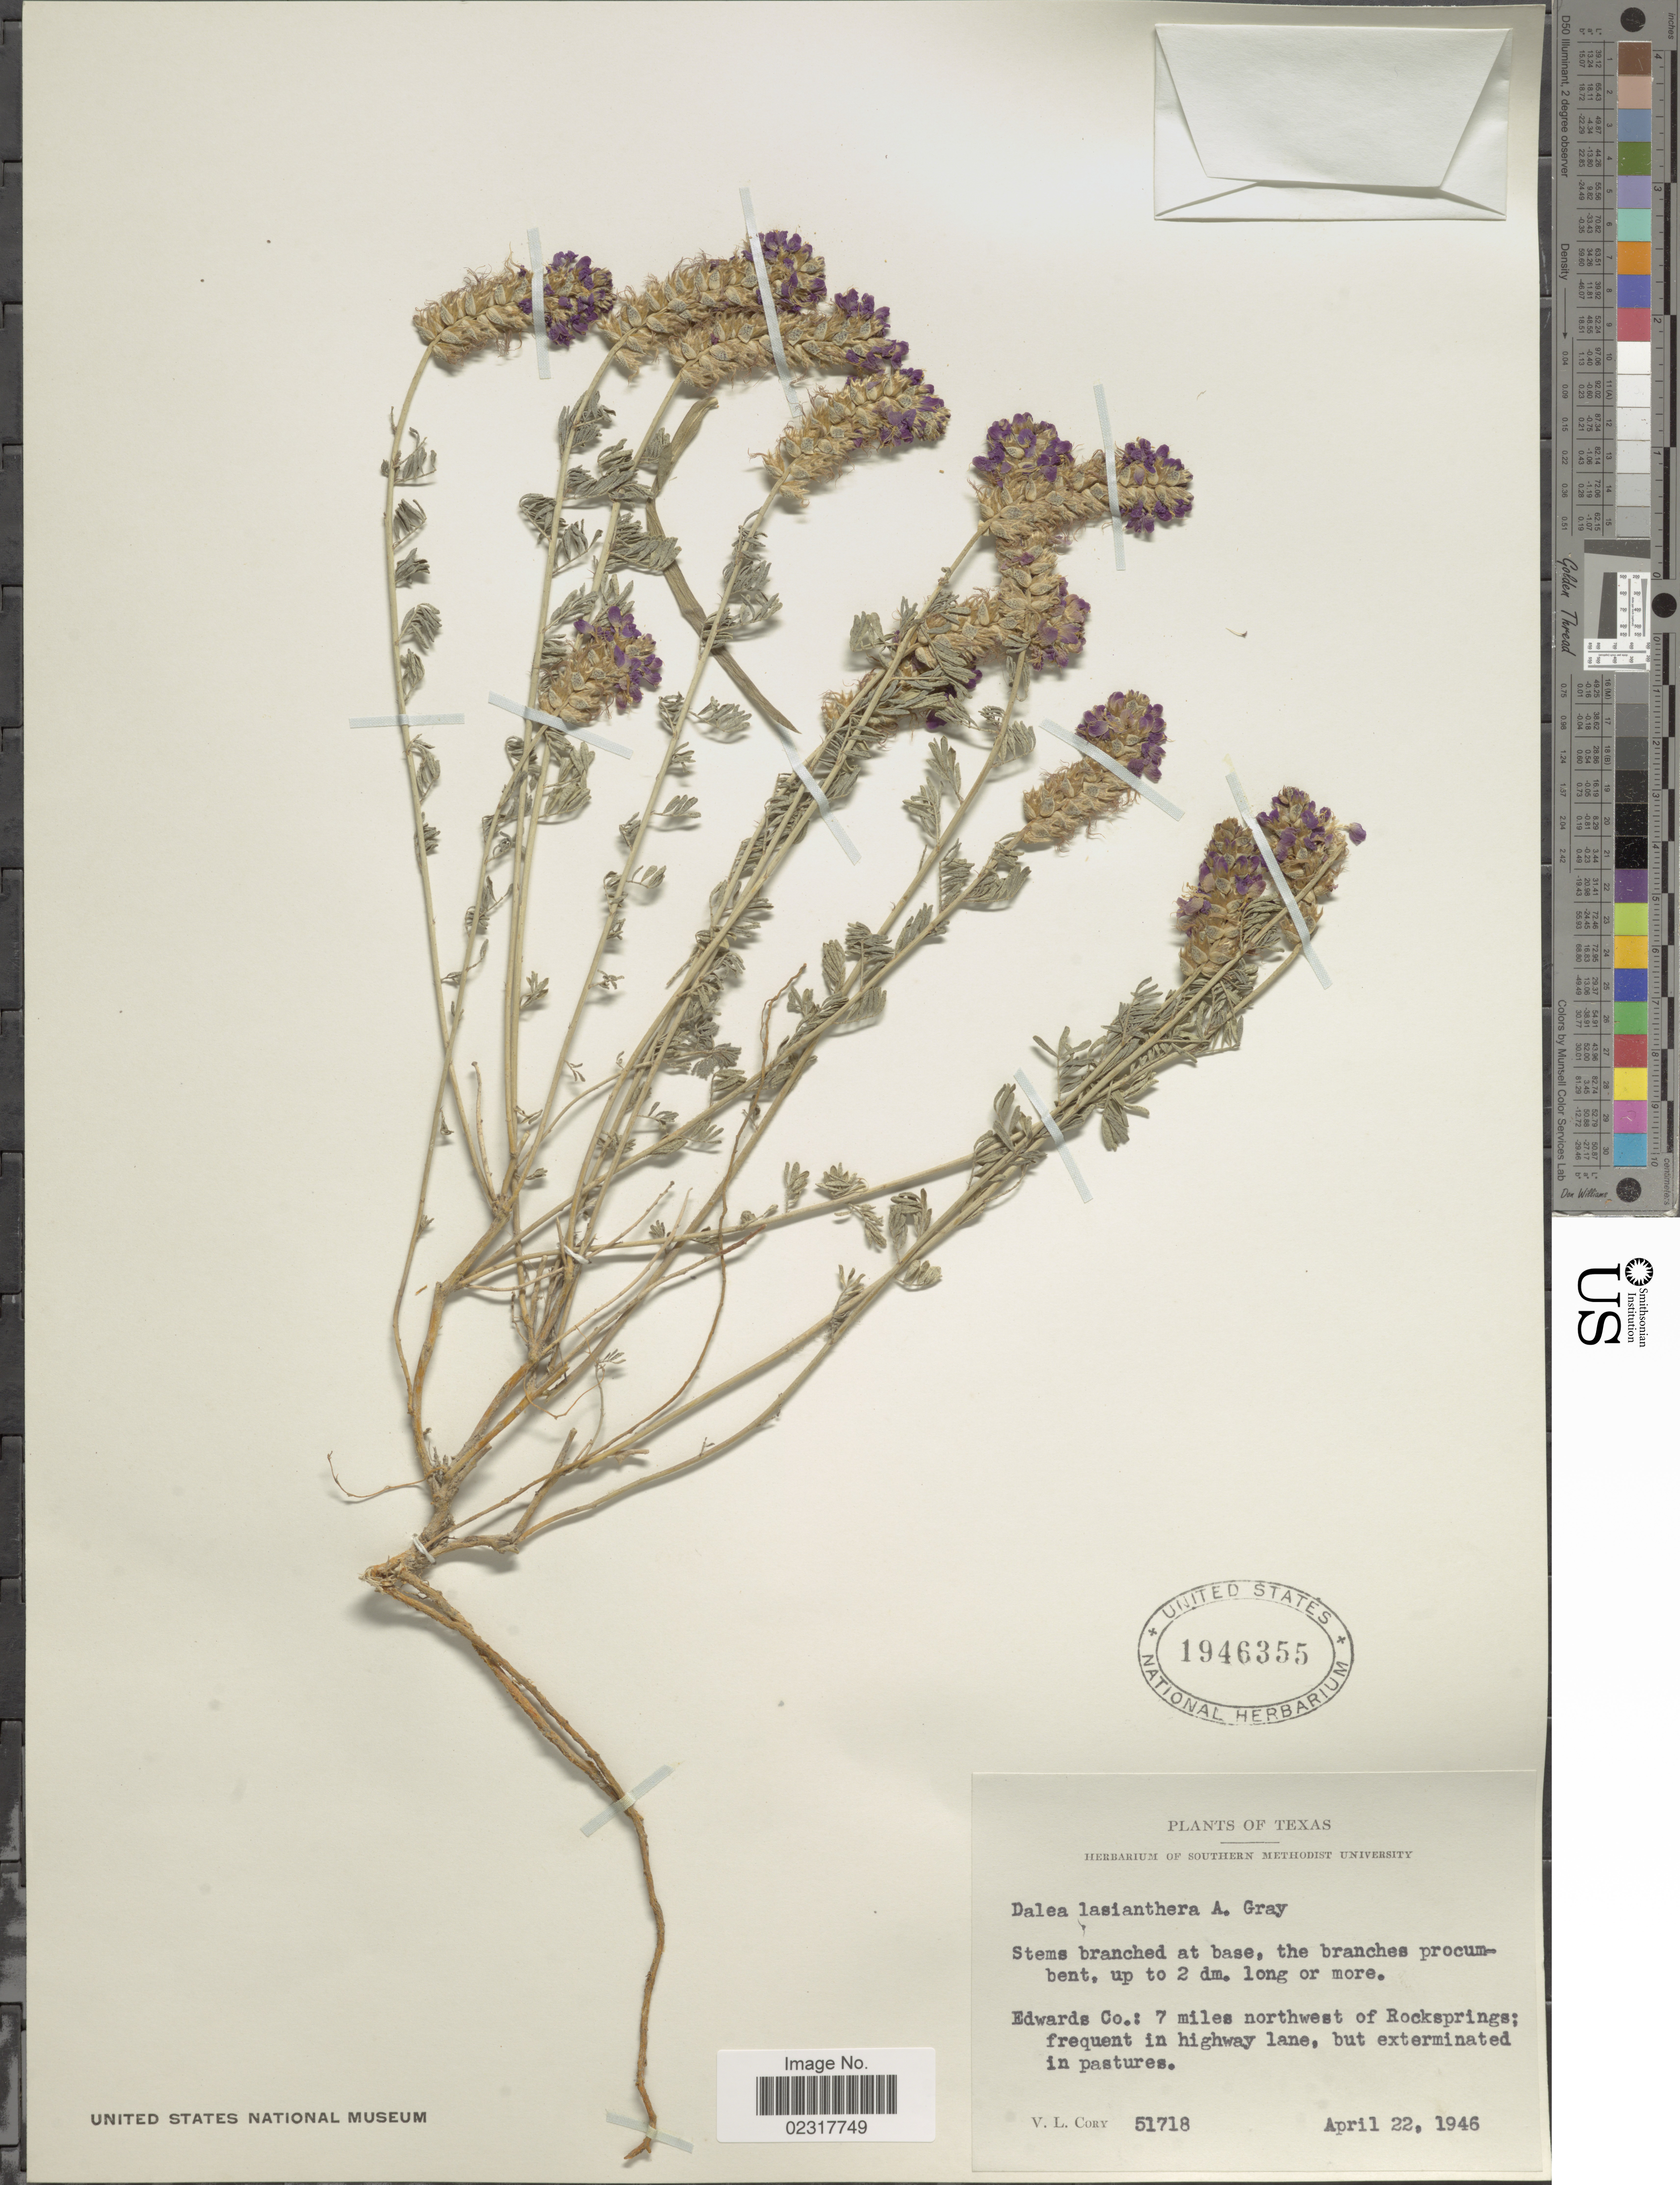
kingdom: Plantae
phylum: Tracheophyta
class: Magnoliopsida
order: Fabales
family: Fabaceae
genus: Dalea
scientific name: Dalea lasiathera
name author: A. Gray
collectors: V. Cory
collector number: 51718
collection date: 1946-04-22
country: United States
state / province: Texas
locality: Edwards Co., 7 miles northwest of Rocksprings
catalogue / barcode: US 1946355